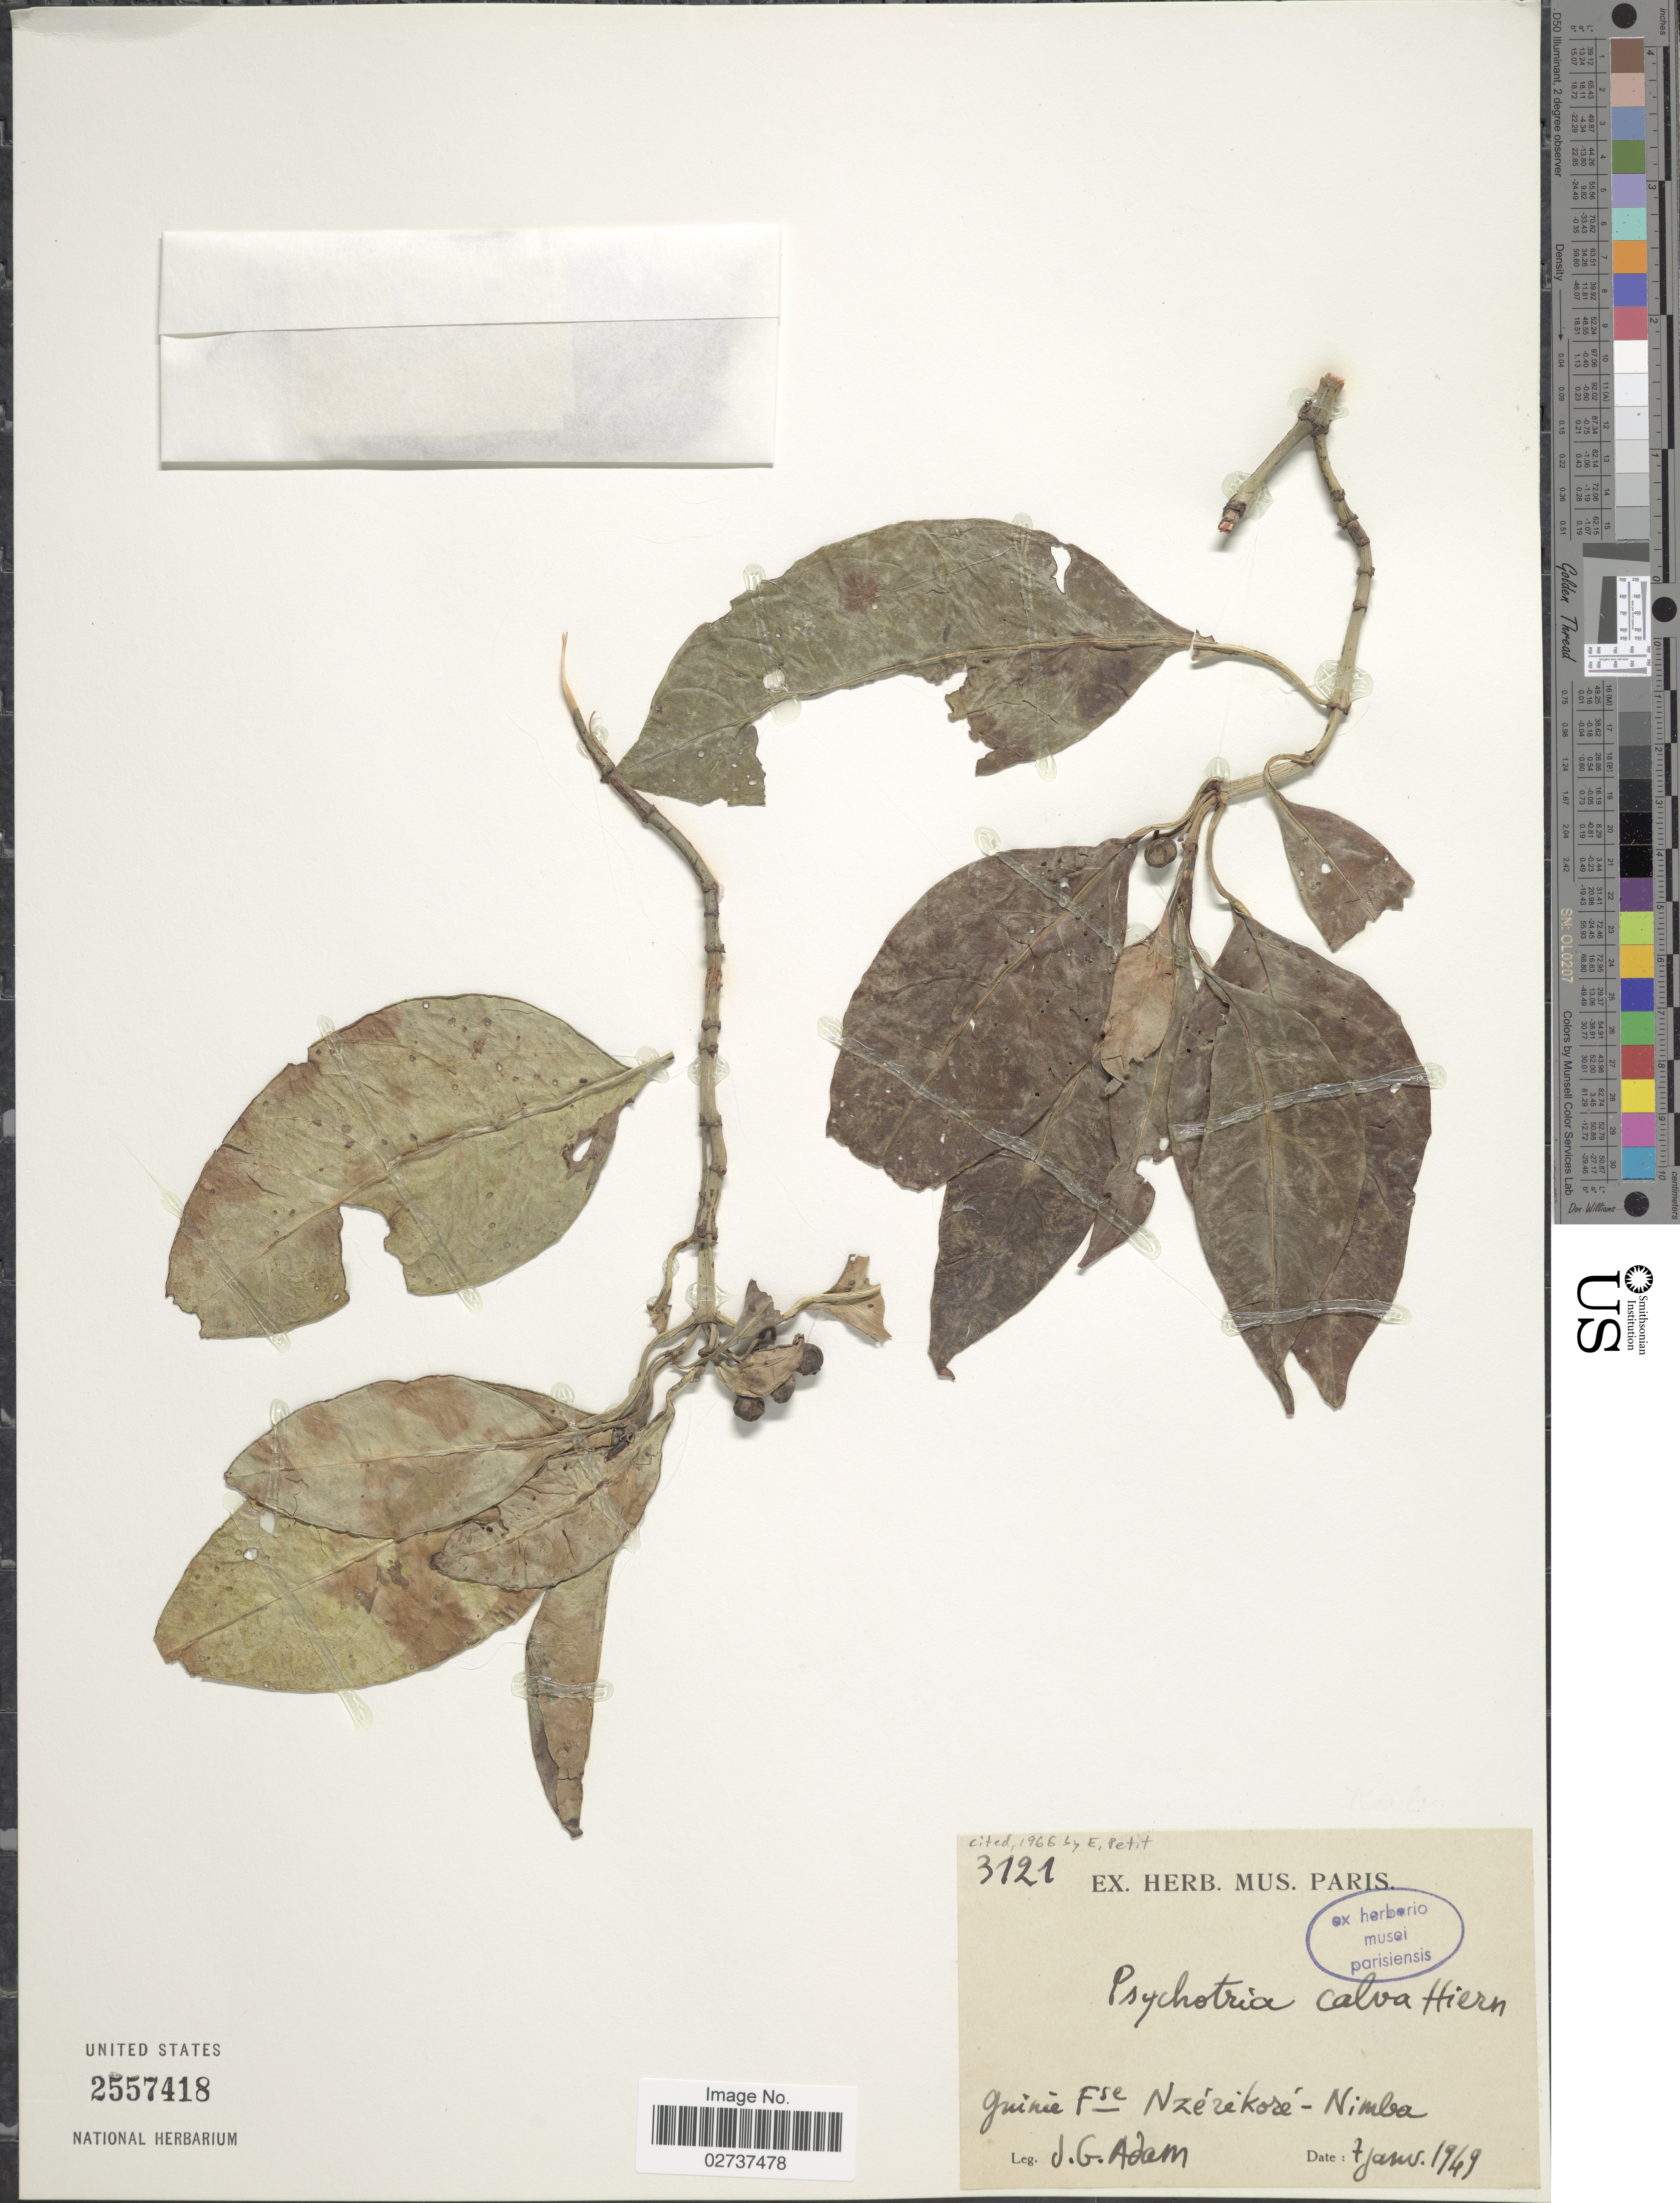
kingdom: Plantae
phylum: Tracheophyta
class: Magnoliopsida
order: Gentianales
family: Rubiaceae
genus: Psychotria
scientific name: Psychotria calva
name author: Hiern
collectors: J. Adam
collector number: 3121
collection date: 1949-01-07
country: Liberia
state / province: Nimba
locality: Guinie Fse Nzérékoré - Nimba.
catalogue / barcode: US 2557418